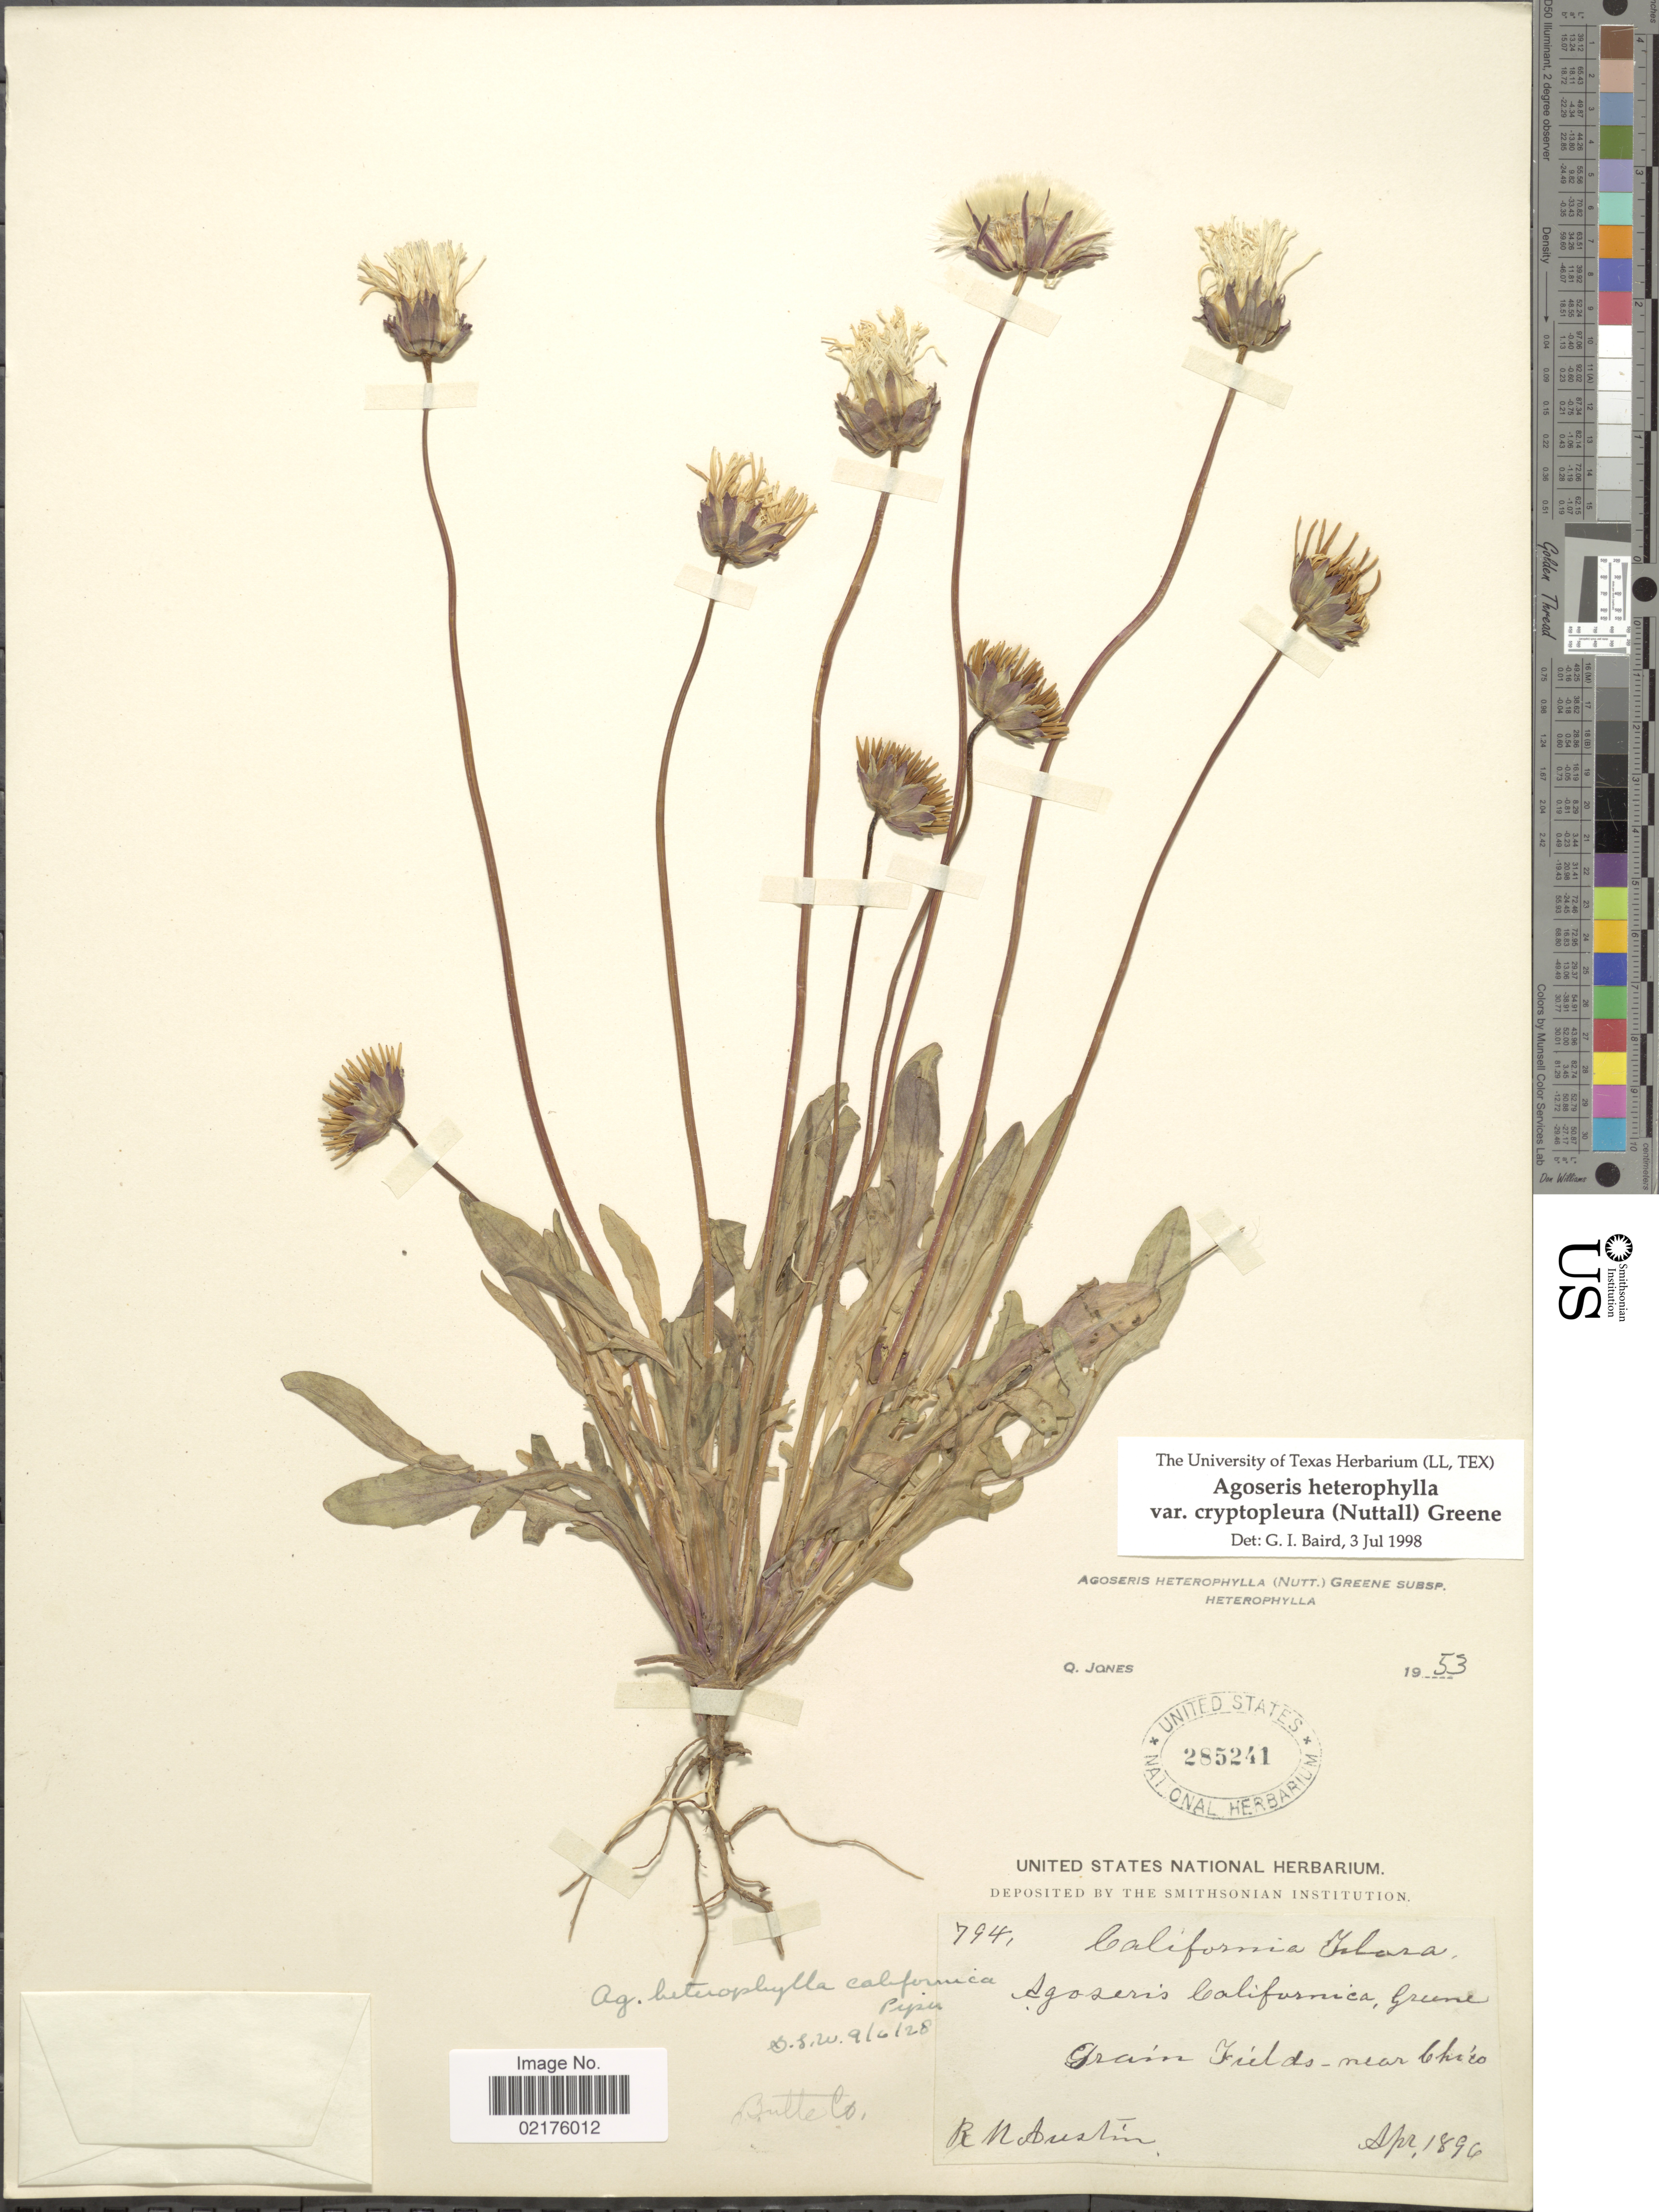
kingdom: Plantae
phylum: Tracheophyta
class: Magnoliopsida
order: Asterales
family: Asteraceae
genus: Agoseris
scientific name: Agoseris heterophylla var. cryptopleura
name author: (Nutt.) Greene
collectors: R. Austin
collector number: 794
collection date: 1896-04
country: United States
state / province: California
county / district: Butte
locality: Grain fields near Chico, Butte Co.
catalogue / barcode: US 285241